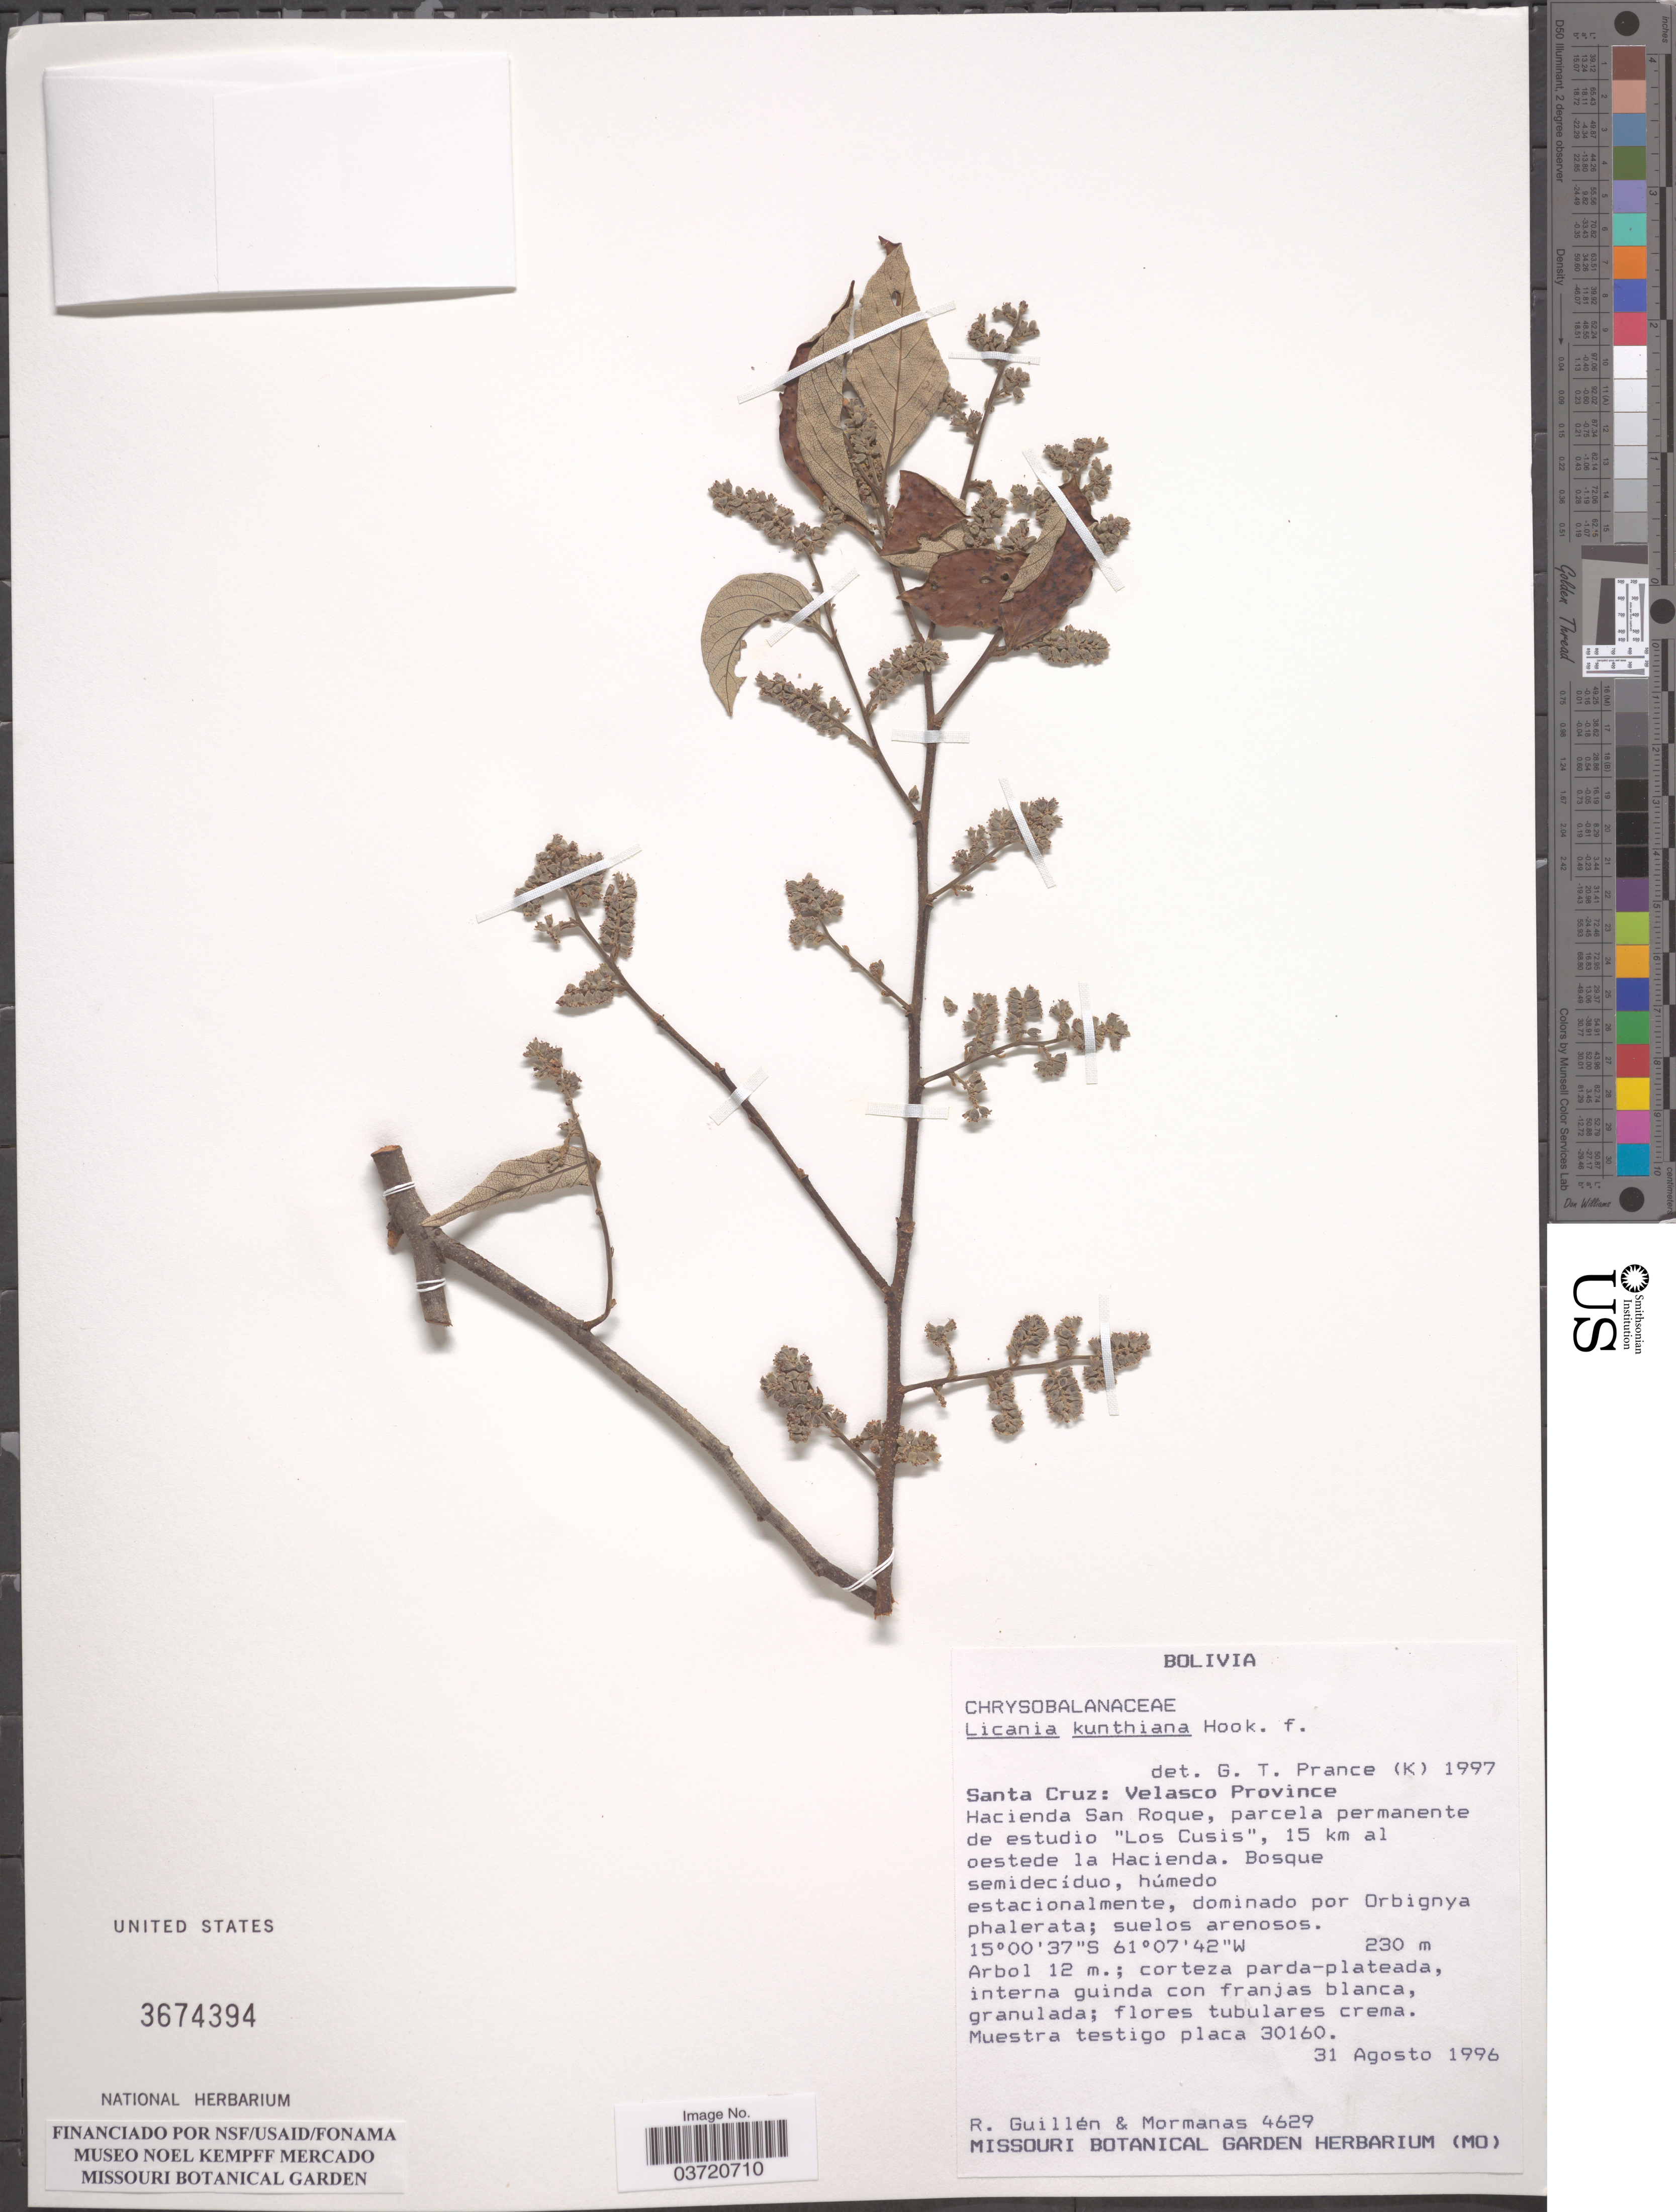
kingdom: Plantae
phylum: Tracheophyta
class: Magnoliopsida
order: Malpighiales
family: Chrysobalanaceae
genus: Licania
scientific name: Licania kunthiana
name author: Hook. f. in Mart.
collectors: R. Guillen & Mormañas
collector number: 4629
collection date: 1996-08-31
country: Bolivia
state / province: Santa Cruz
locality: Velasco Province. Hacienda San Roque, parcela permanente de estudio "Los Cusis", 15 km al oestede la Hacienda.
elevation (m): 230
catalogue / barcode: US 3674394